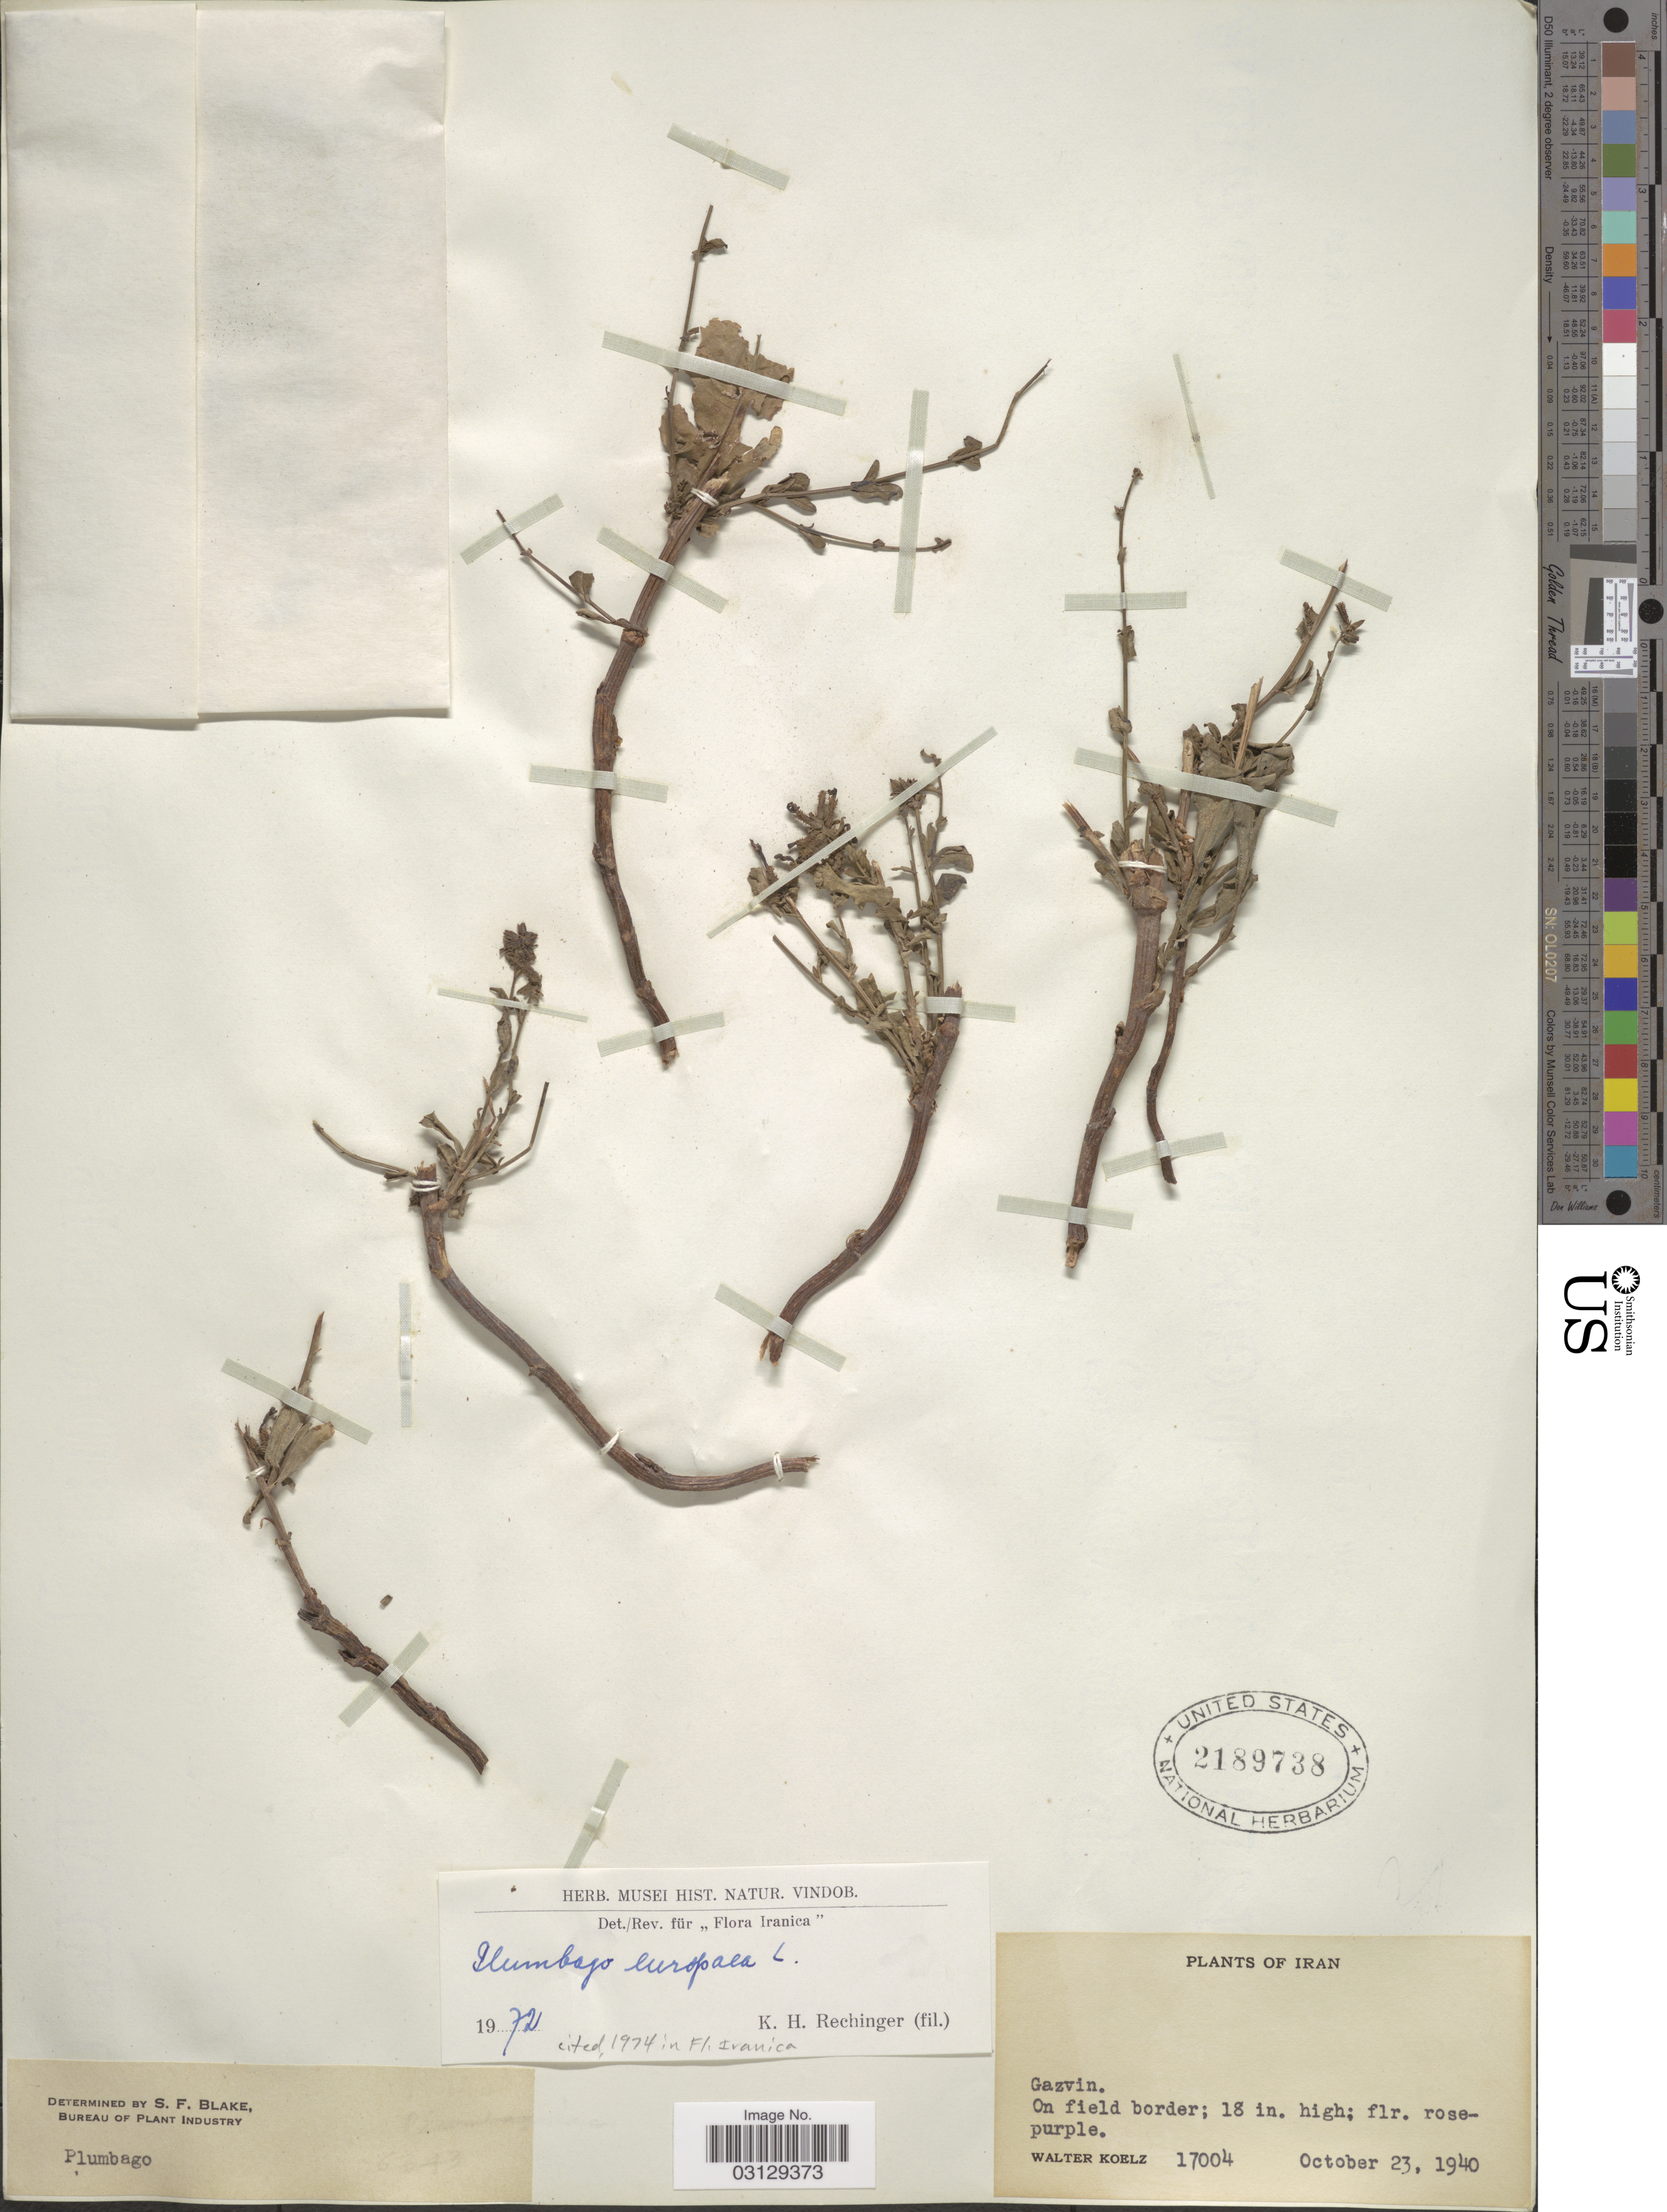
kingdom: Plantae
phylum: Tracheophyta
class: Magnoliopsida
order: Caryophyllales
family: Plumbaginaceae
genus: Plumbago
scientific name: Plumbago europaea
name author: L.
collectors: W. N. Koelz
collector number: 17004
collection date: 1940-10-23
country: Iran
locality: Gazvin. On field border.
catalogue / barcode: US 2189738